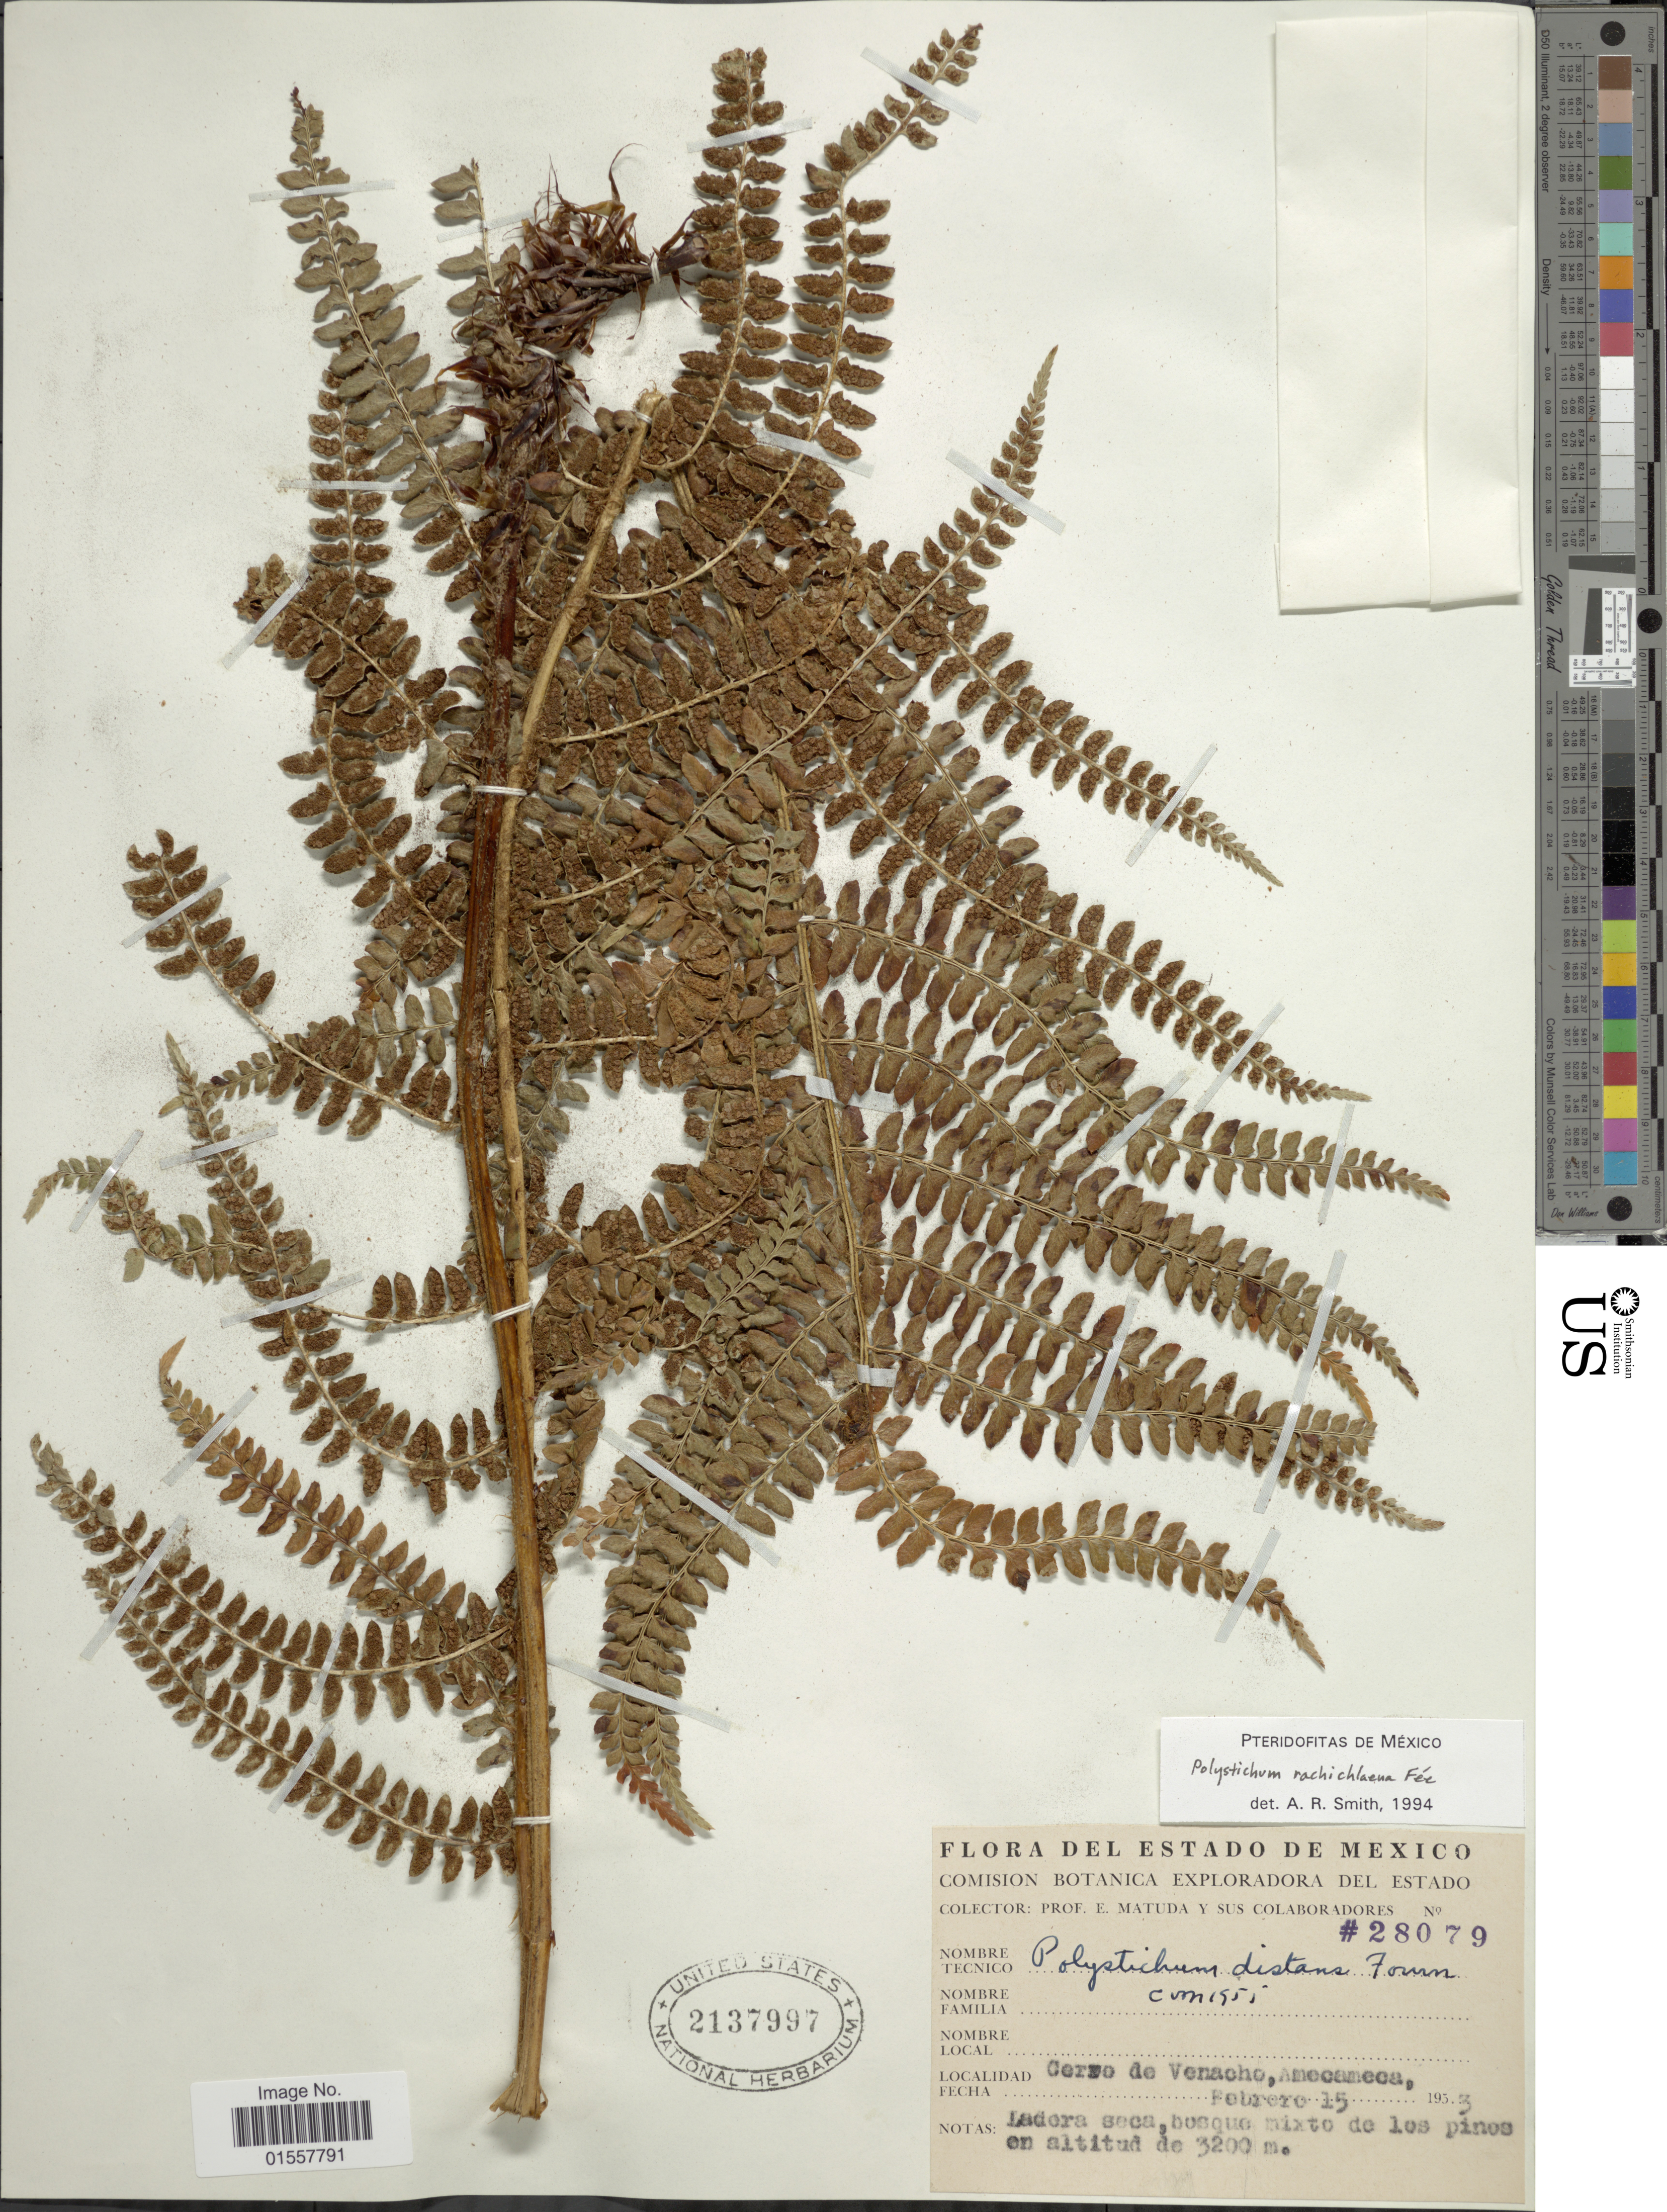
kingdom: Plantae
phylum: Tracheophyta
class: Polypodiopsida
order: Polypodiales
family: Dryopteridaceae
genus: Polystichum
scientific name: Polystichum rachichlaena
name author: Fée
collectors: E. Matuda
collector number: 28079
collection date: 1953-02-15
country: Mexico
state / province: México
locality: Estado de Mexico, Cerro de Venacho, Amecameca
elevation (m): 3200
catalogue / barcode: US 2137997